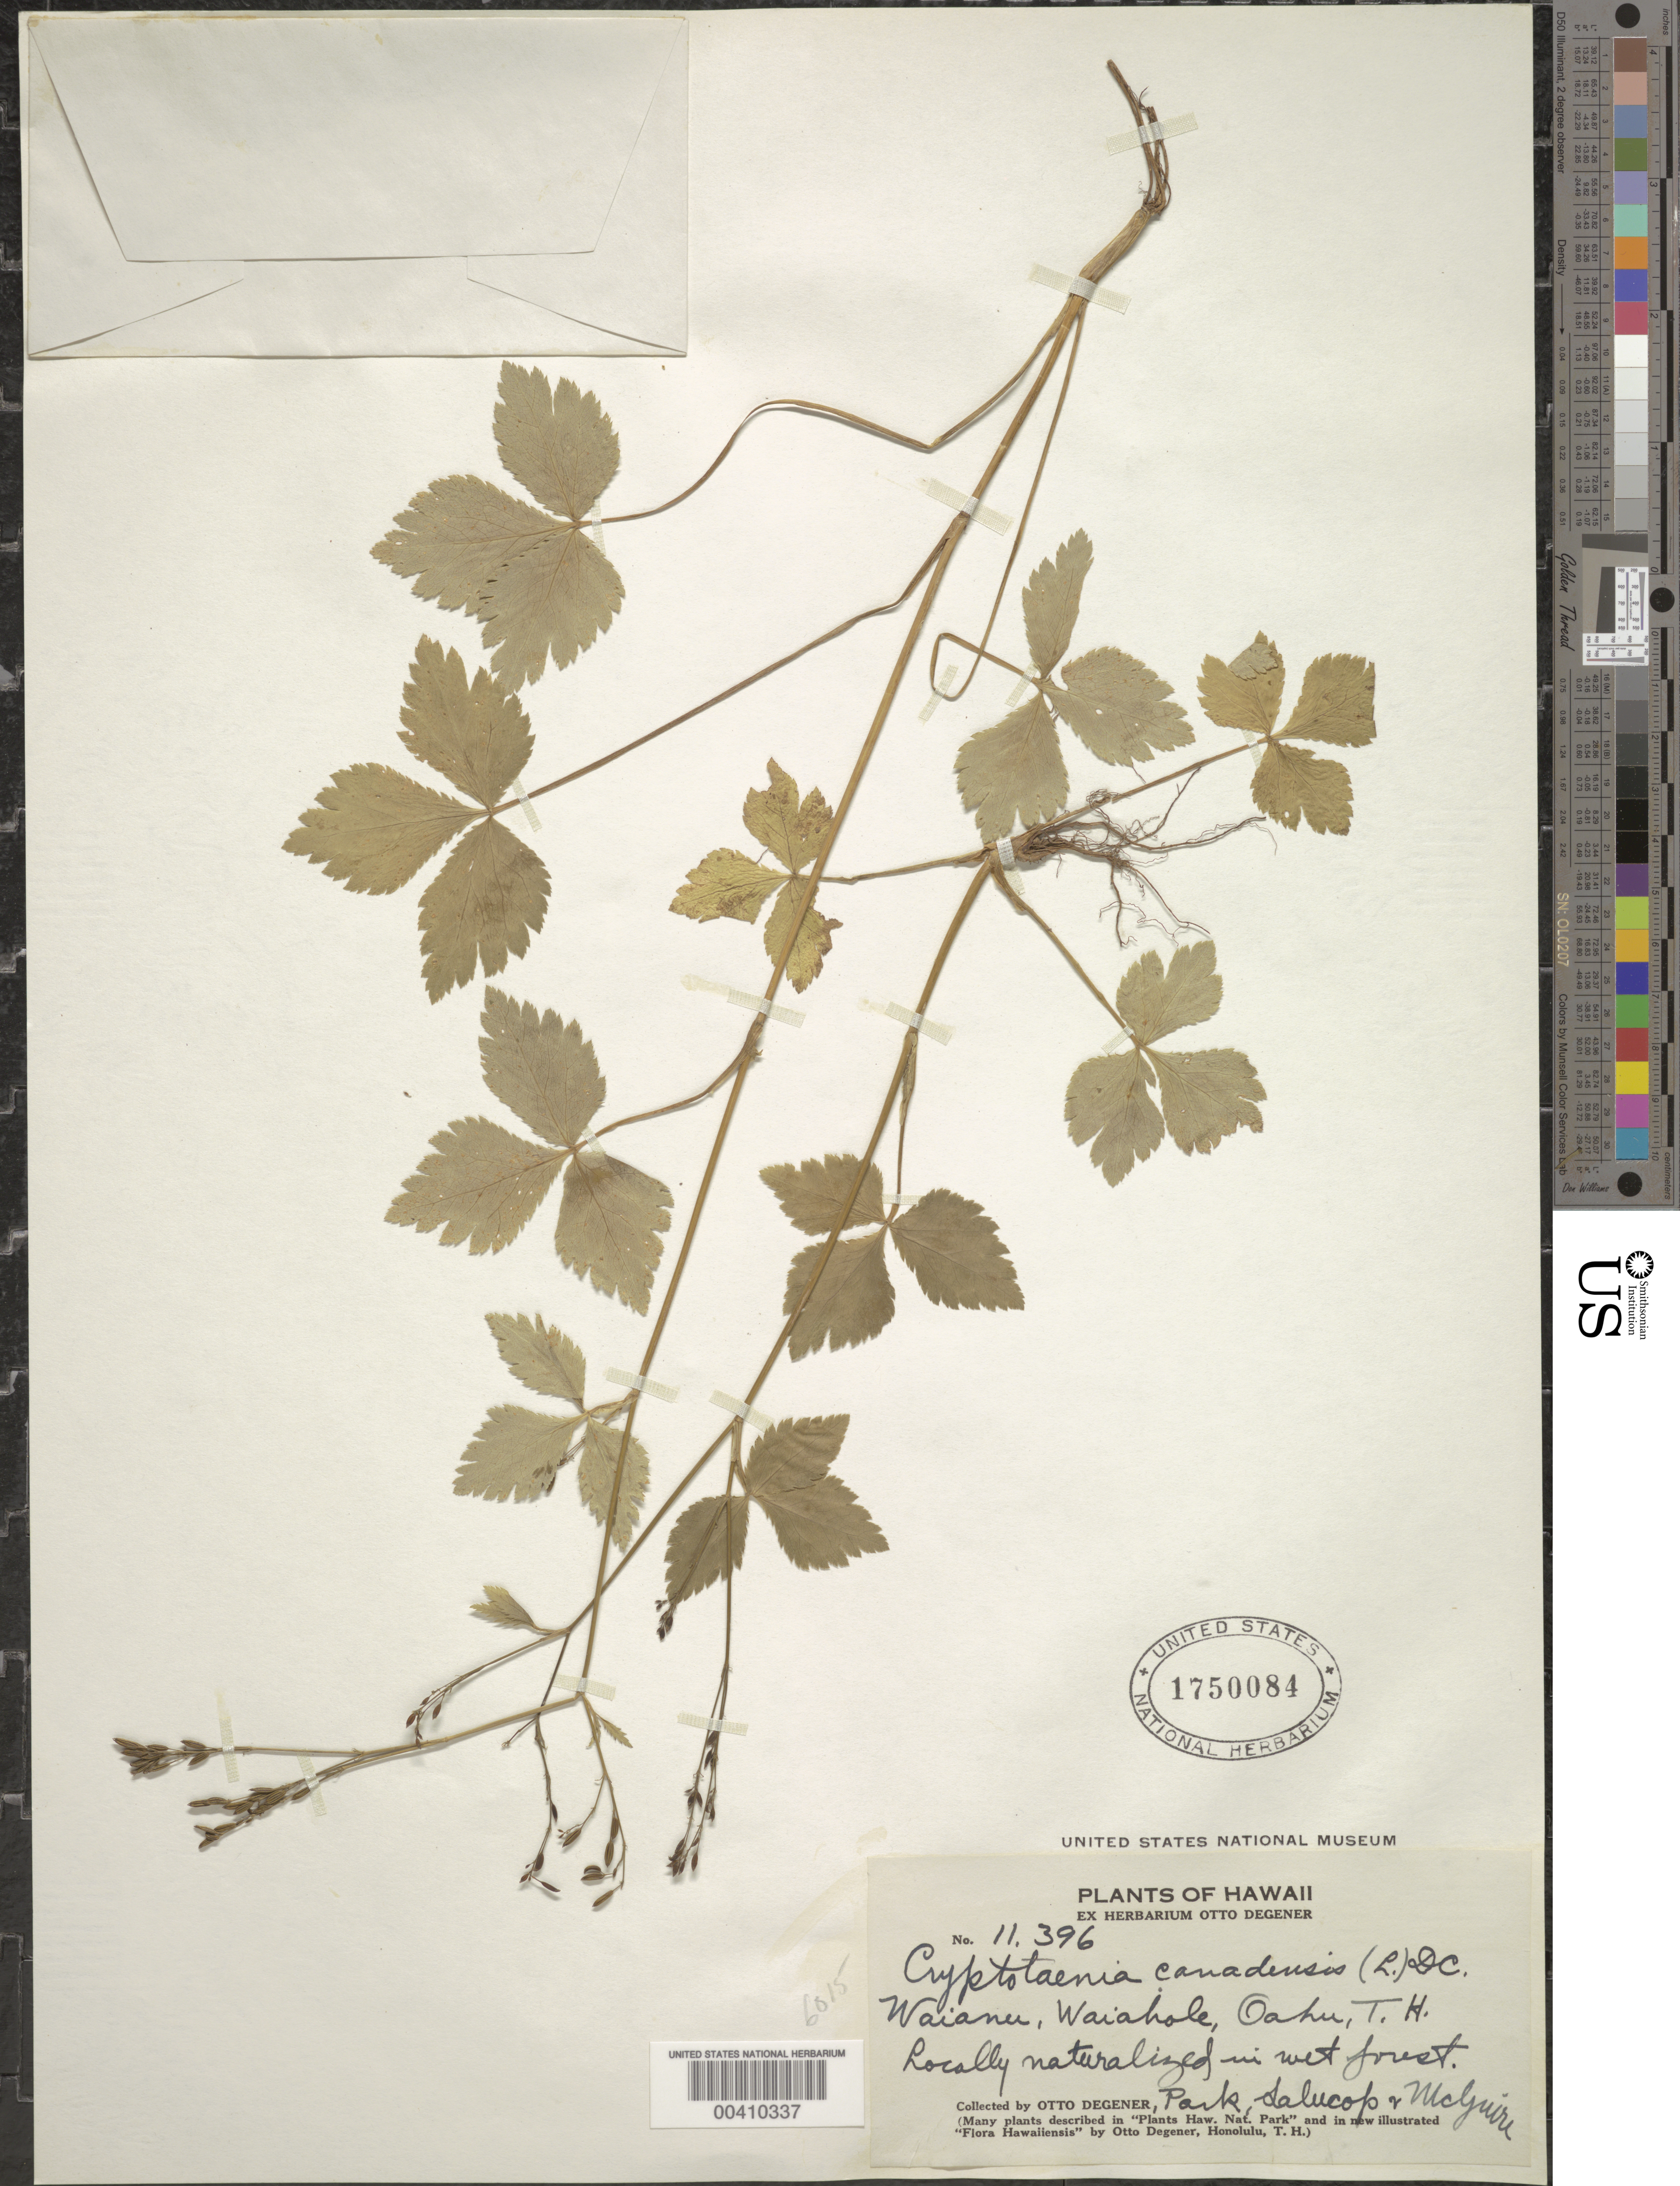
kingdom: Plantae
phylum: Tracheophyta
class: Magnoliopsida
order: Apiales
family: Apiaceae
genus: Cryptotaenia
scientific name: Cryptotaenia canadensis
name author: (L.) DC.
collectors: O. Degener, -. Park, -. Salucop & -. McGuire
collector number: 11396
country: United States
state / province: Hawaii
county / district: Honolulu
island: Oahu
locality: Waianu, Waiahole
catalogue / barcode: US 1750084